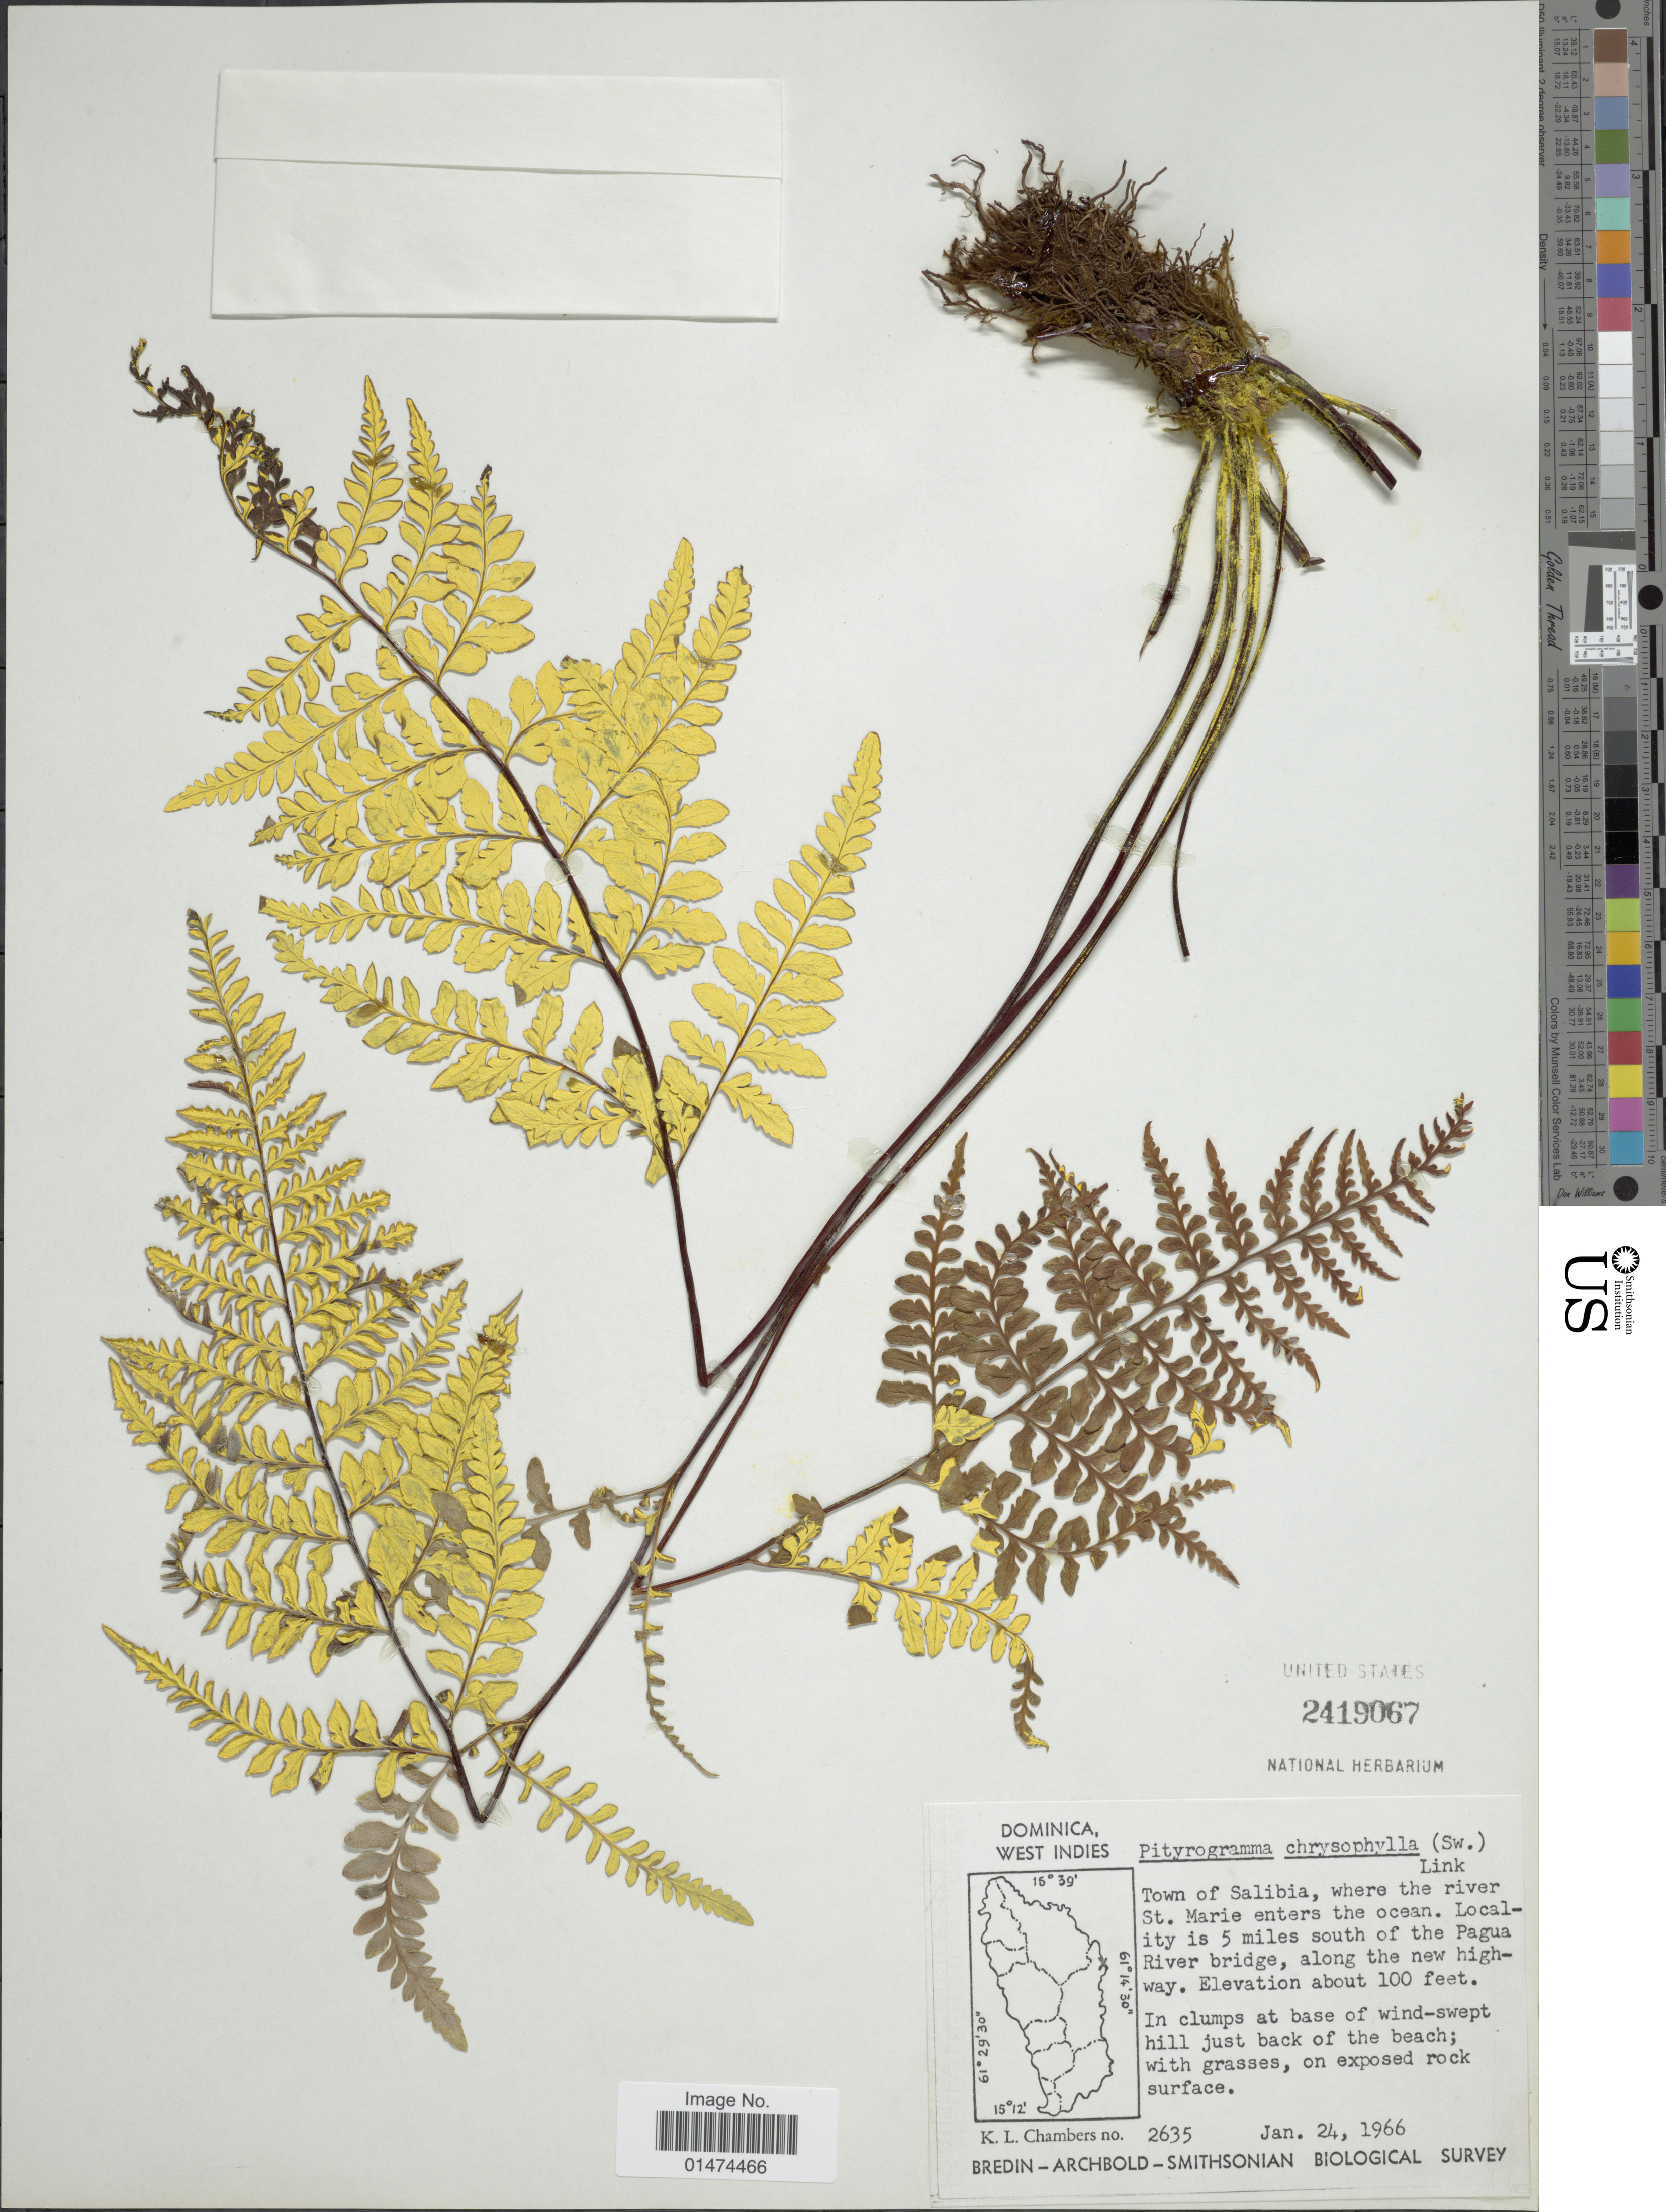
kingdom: Plantae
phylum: Tracheophyta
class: Polypodiopsida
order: Polypodiales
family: Pteridaceae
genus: Pityrogramma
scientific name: Pityrogramma chrysophylla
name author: (Sw.) Link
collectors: K. Chambers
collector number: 2635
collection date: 1966-01-24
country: Dominica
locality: Town of Salibia, where the river St. Marfie enters the ocean.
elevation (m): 30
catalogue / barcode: US 2419067